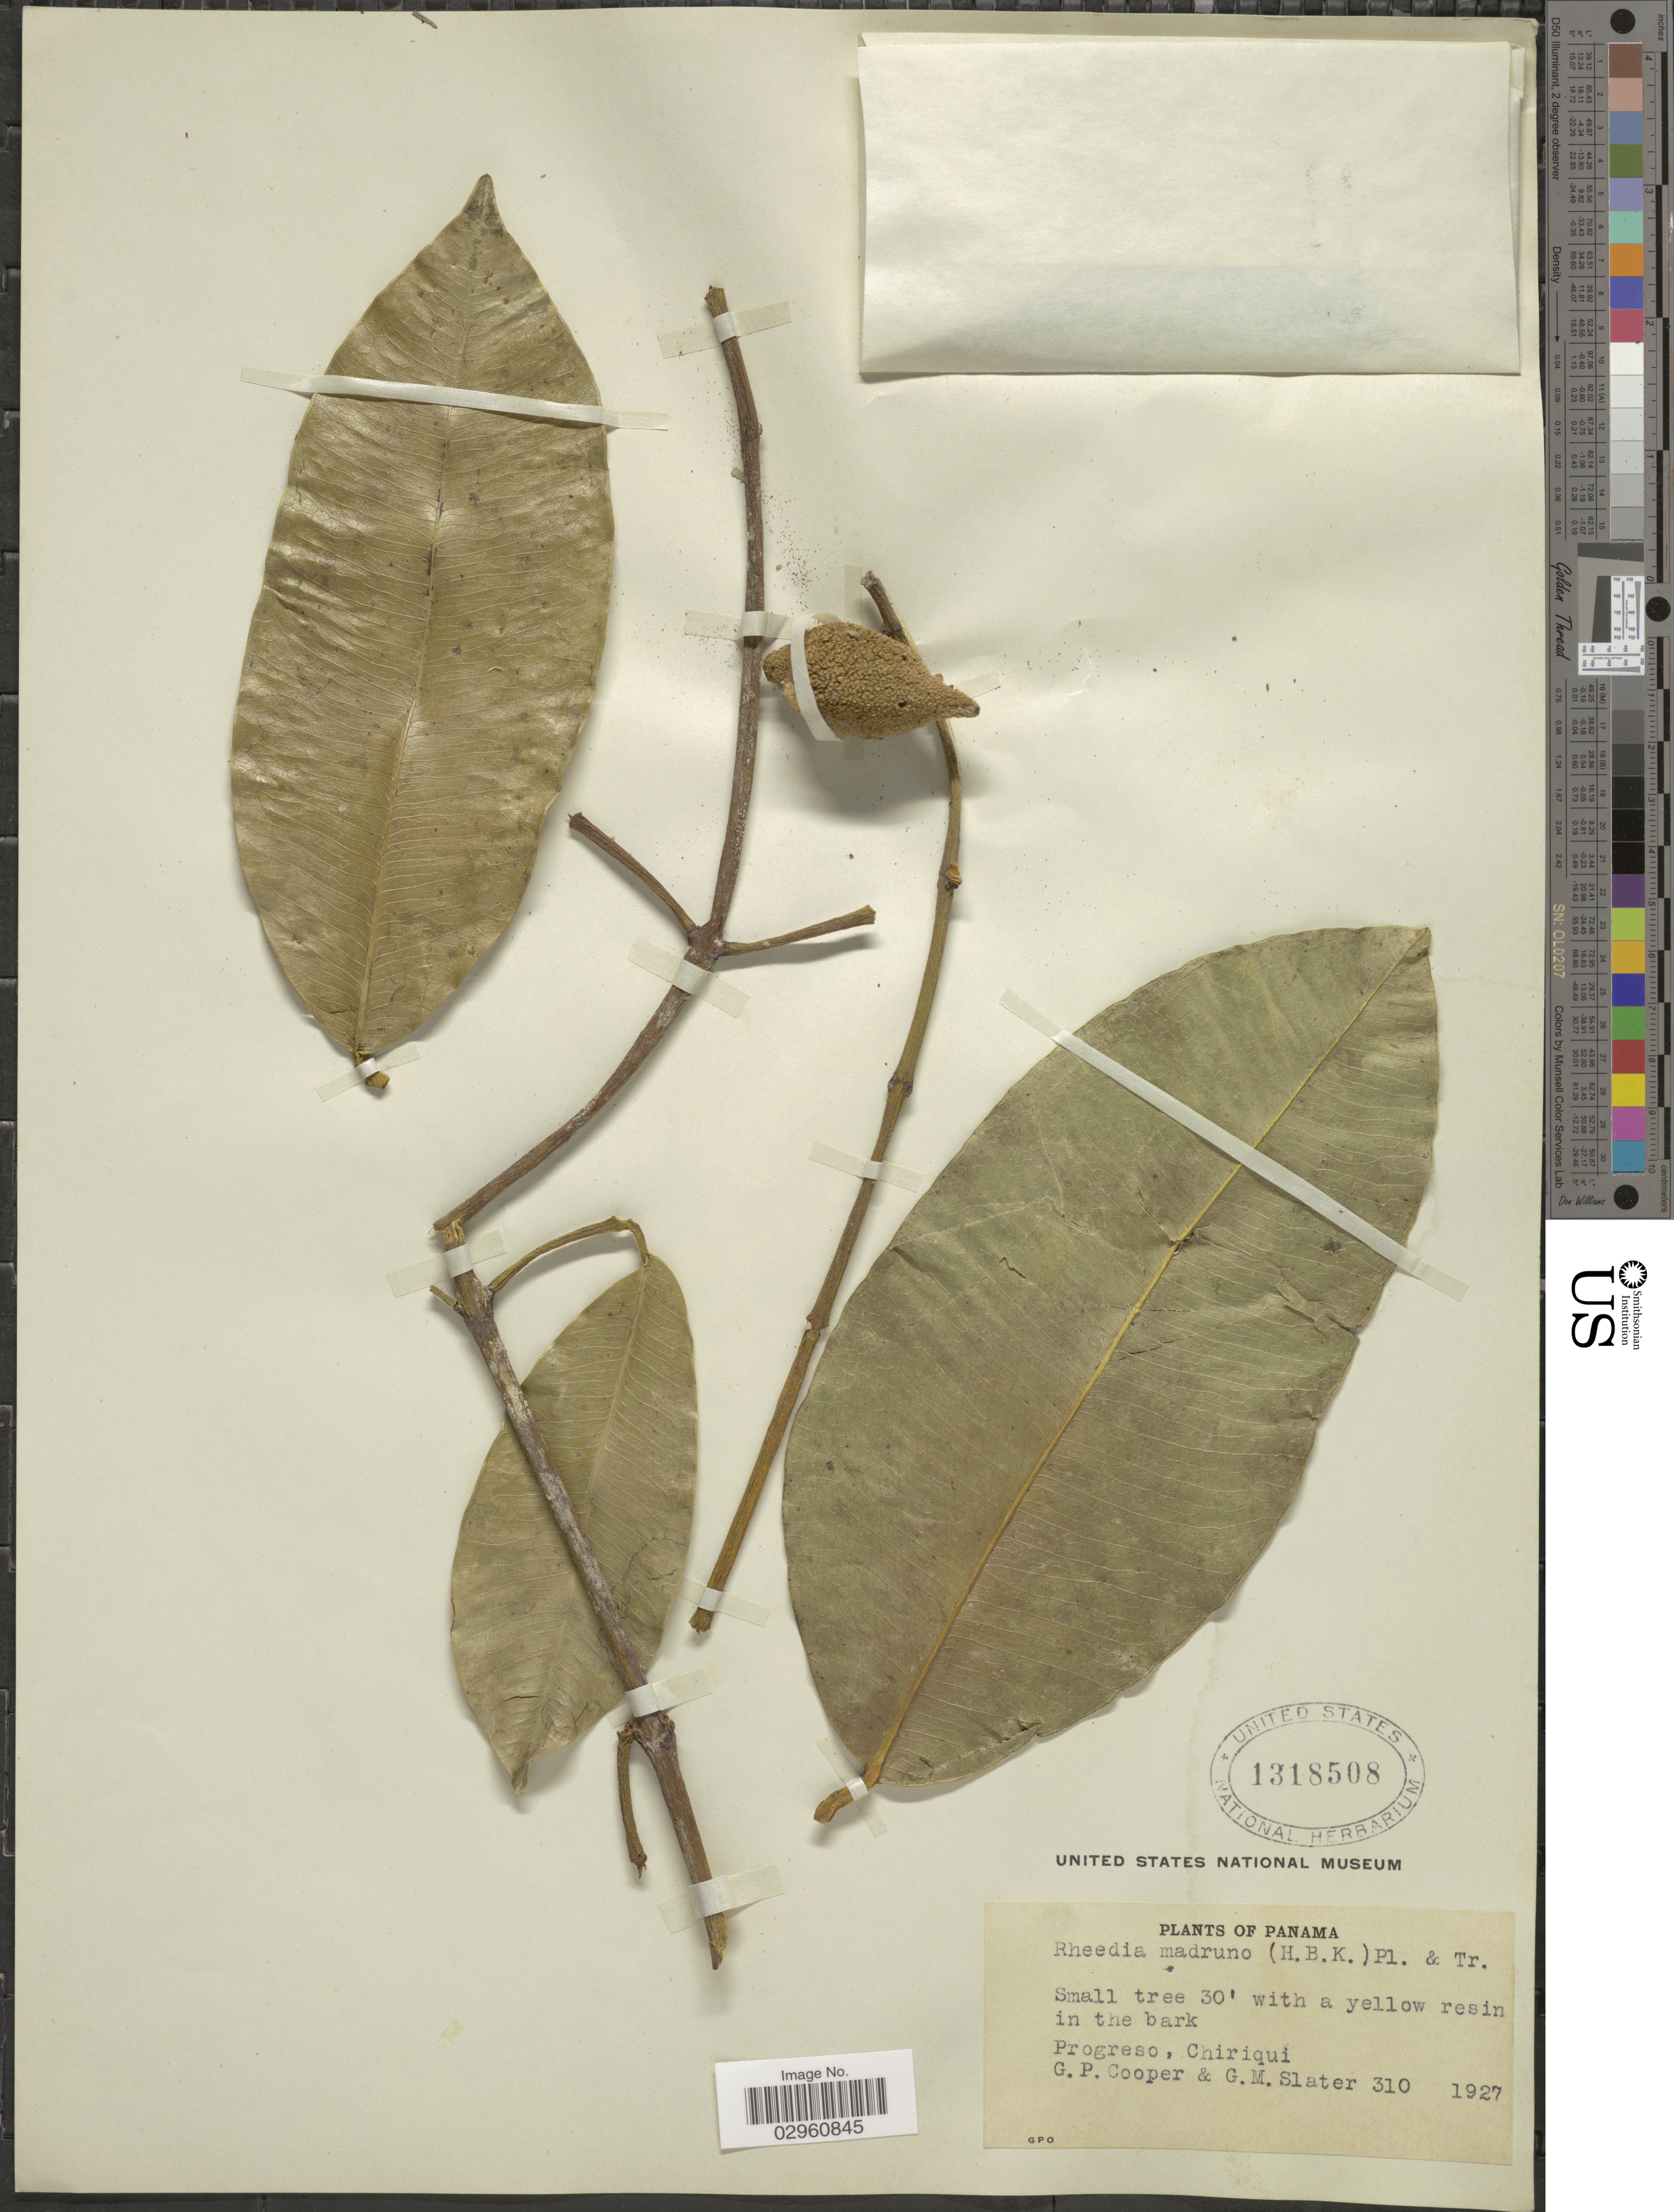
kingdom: Plantae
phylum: Tracheophyta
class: Magnoliopsida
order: Malpighiales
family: Clusiaceae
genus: Garcinia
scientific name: Garcinia madruno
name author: (Kunth) Hammel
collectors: G. Cooper & G. Slater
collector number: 310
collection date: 1927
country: Panama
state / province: Chiriqui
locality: Progreso.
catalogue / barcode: US 1318508